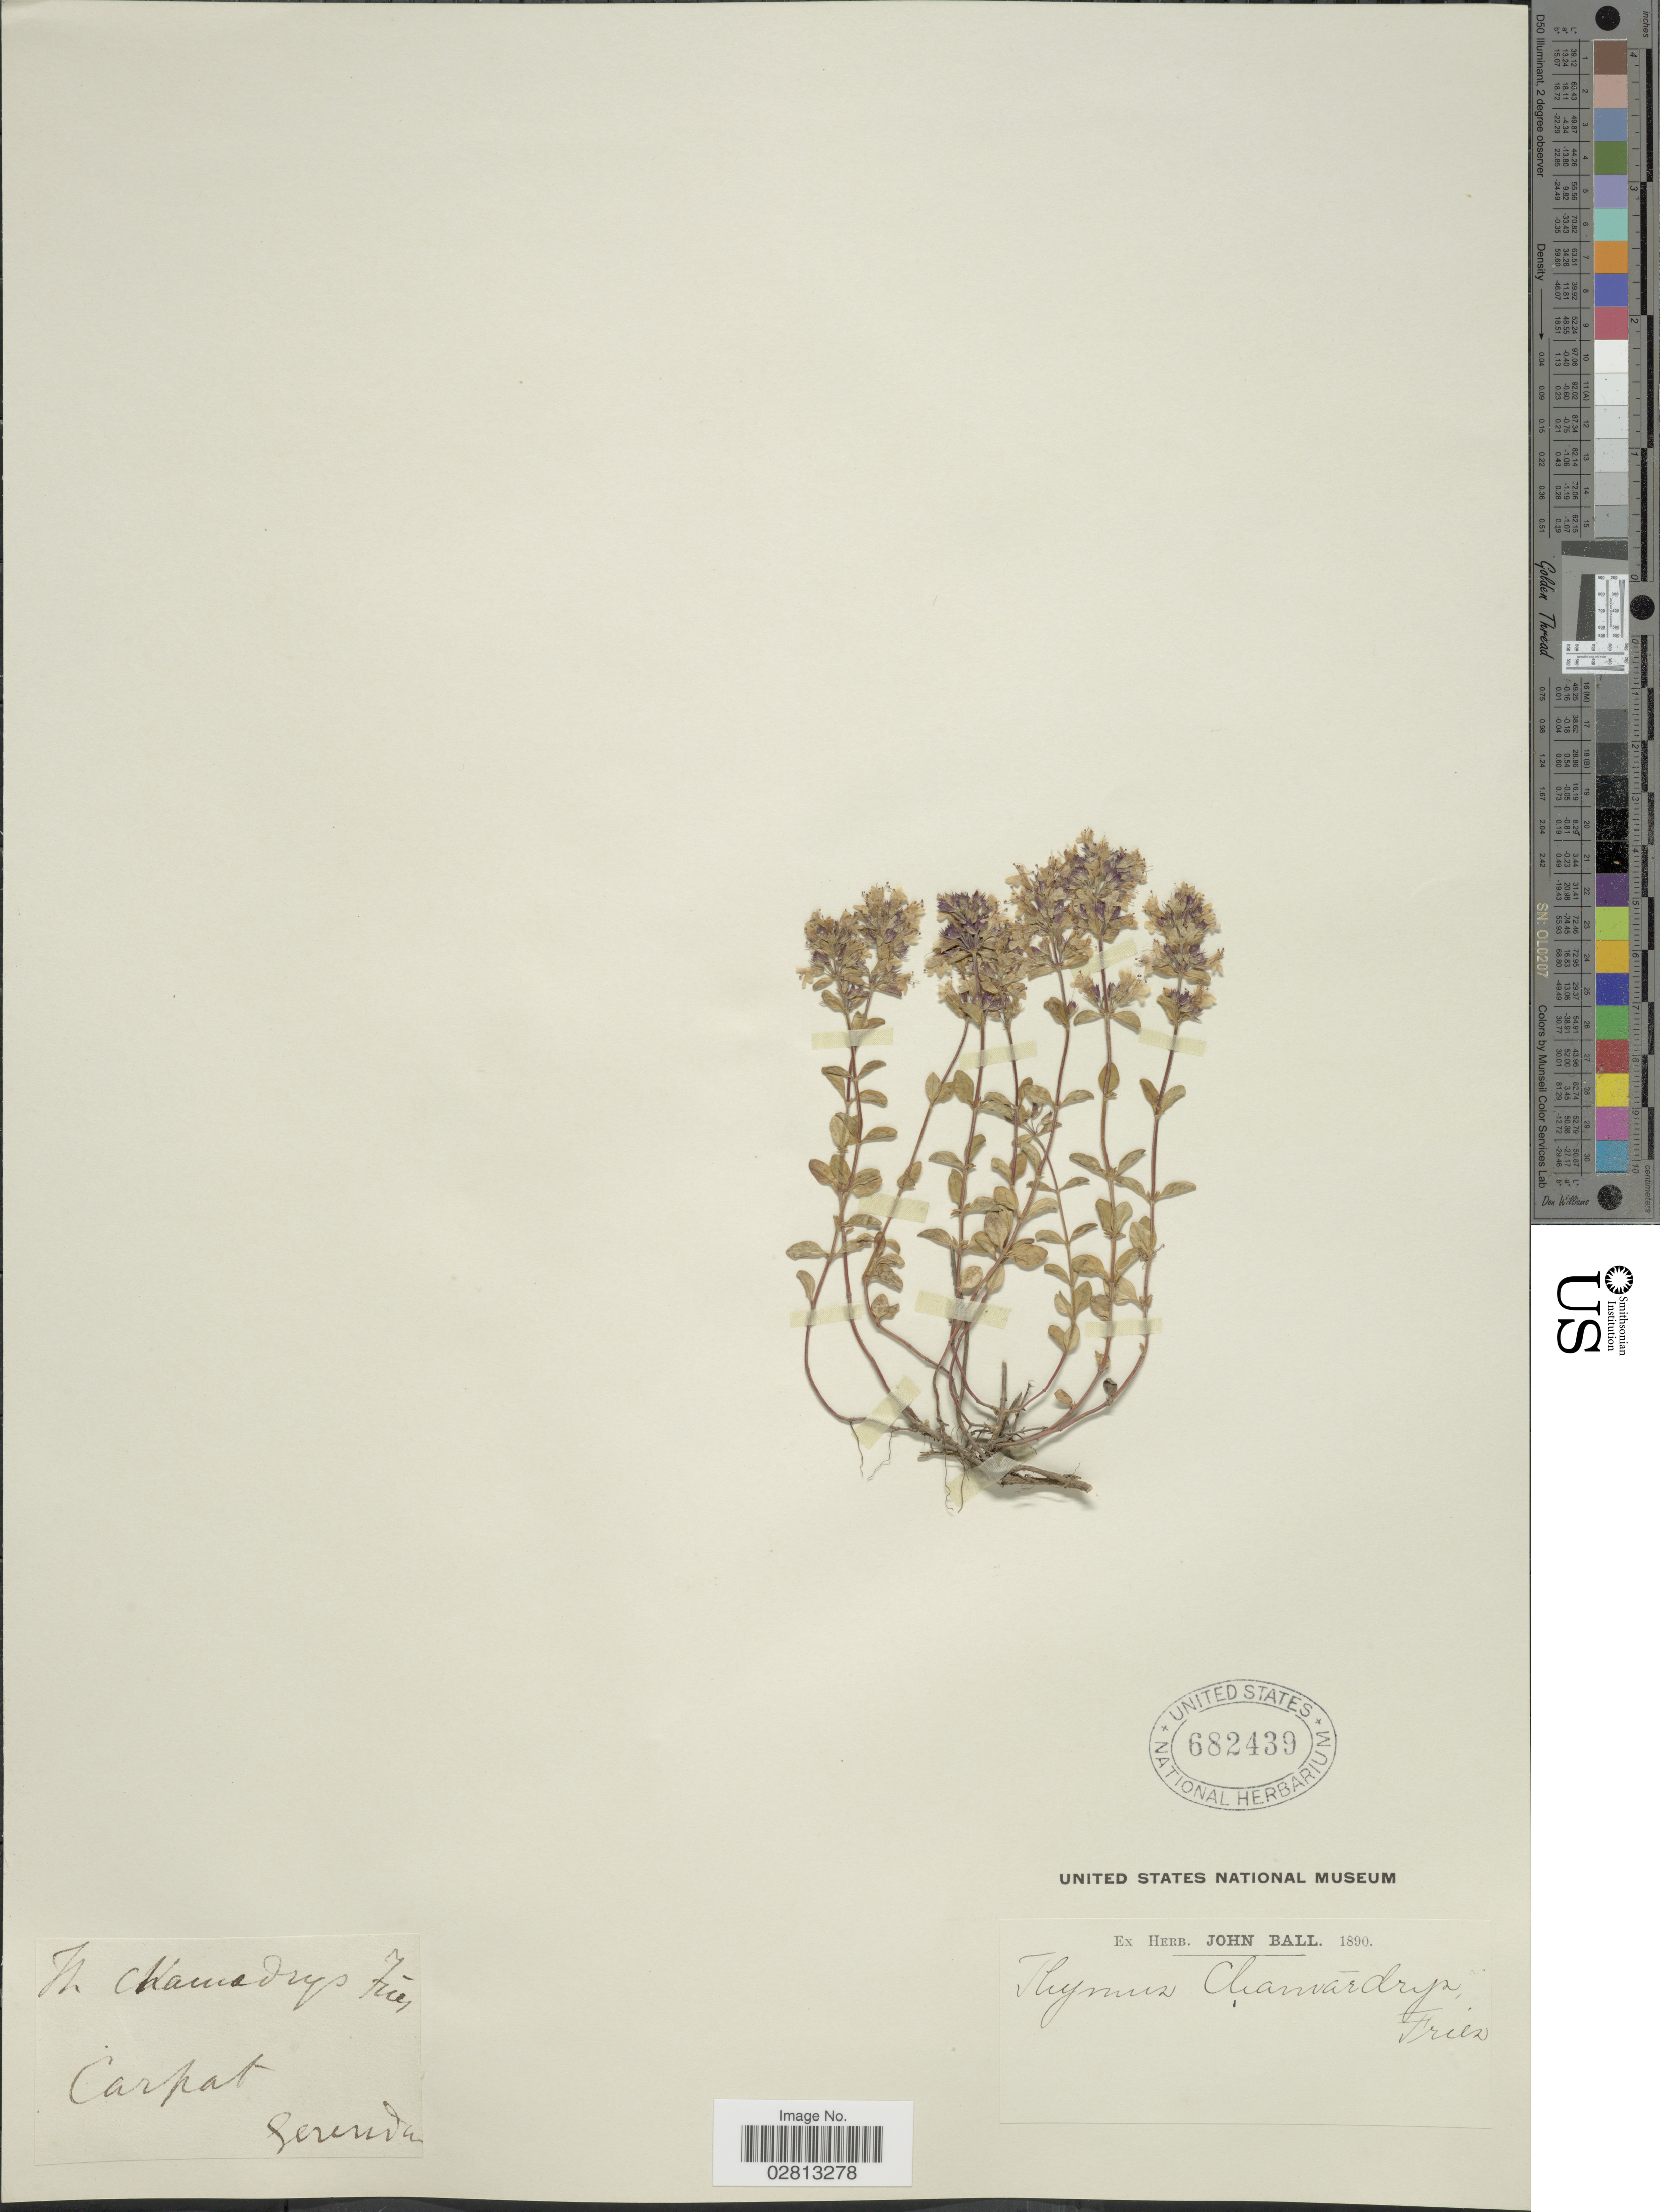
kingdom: Plantae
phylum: Tracheophyta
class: Magnoliopsida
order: Lamiales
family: Lamiaceae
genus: Thymus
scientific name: Thymus chamaedrys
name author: Fr.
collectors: ex herb. John Ball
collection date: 1890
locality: Carpat, Sereniva [interpreted]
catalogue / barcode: US 682439